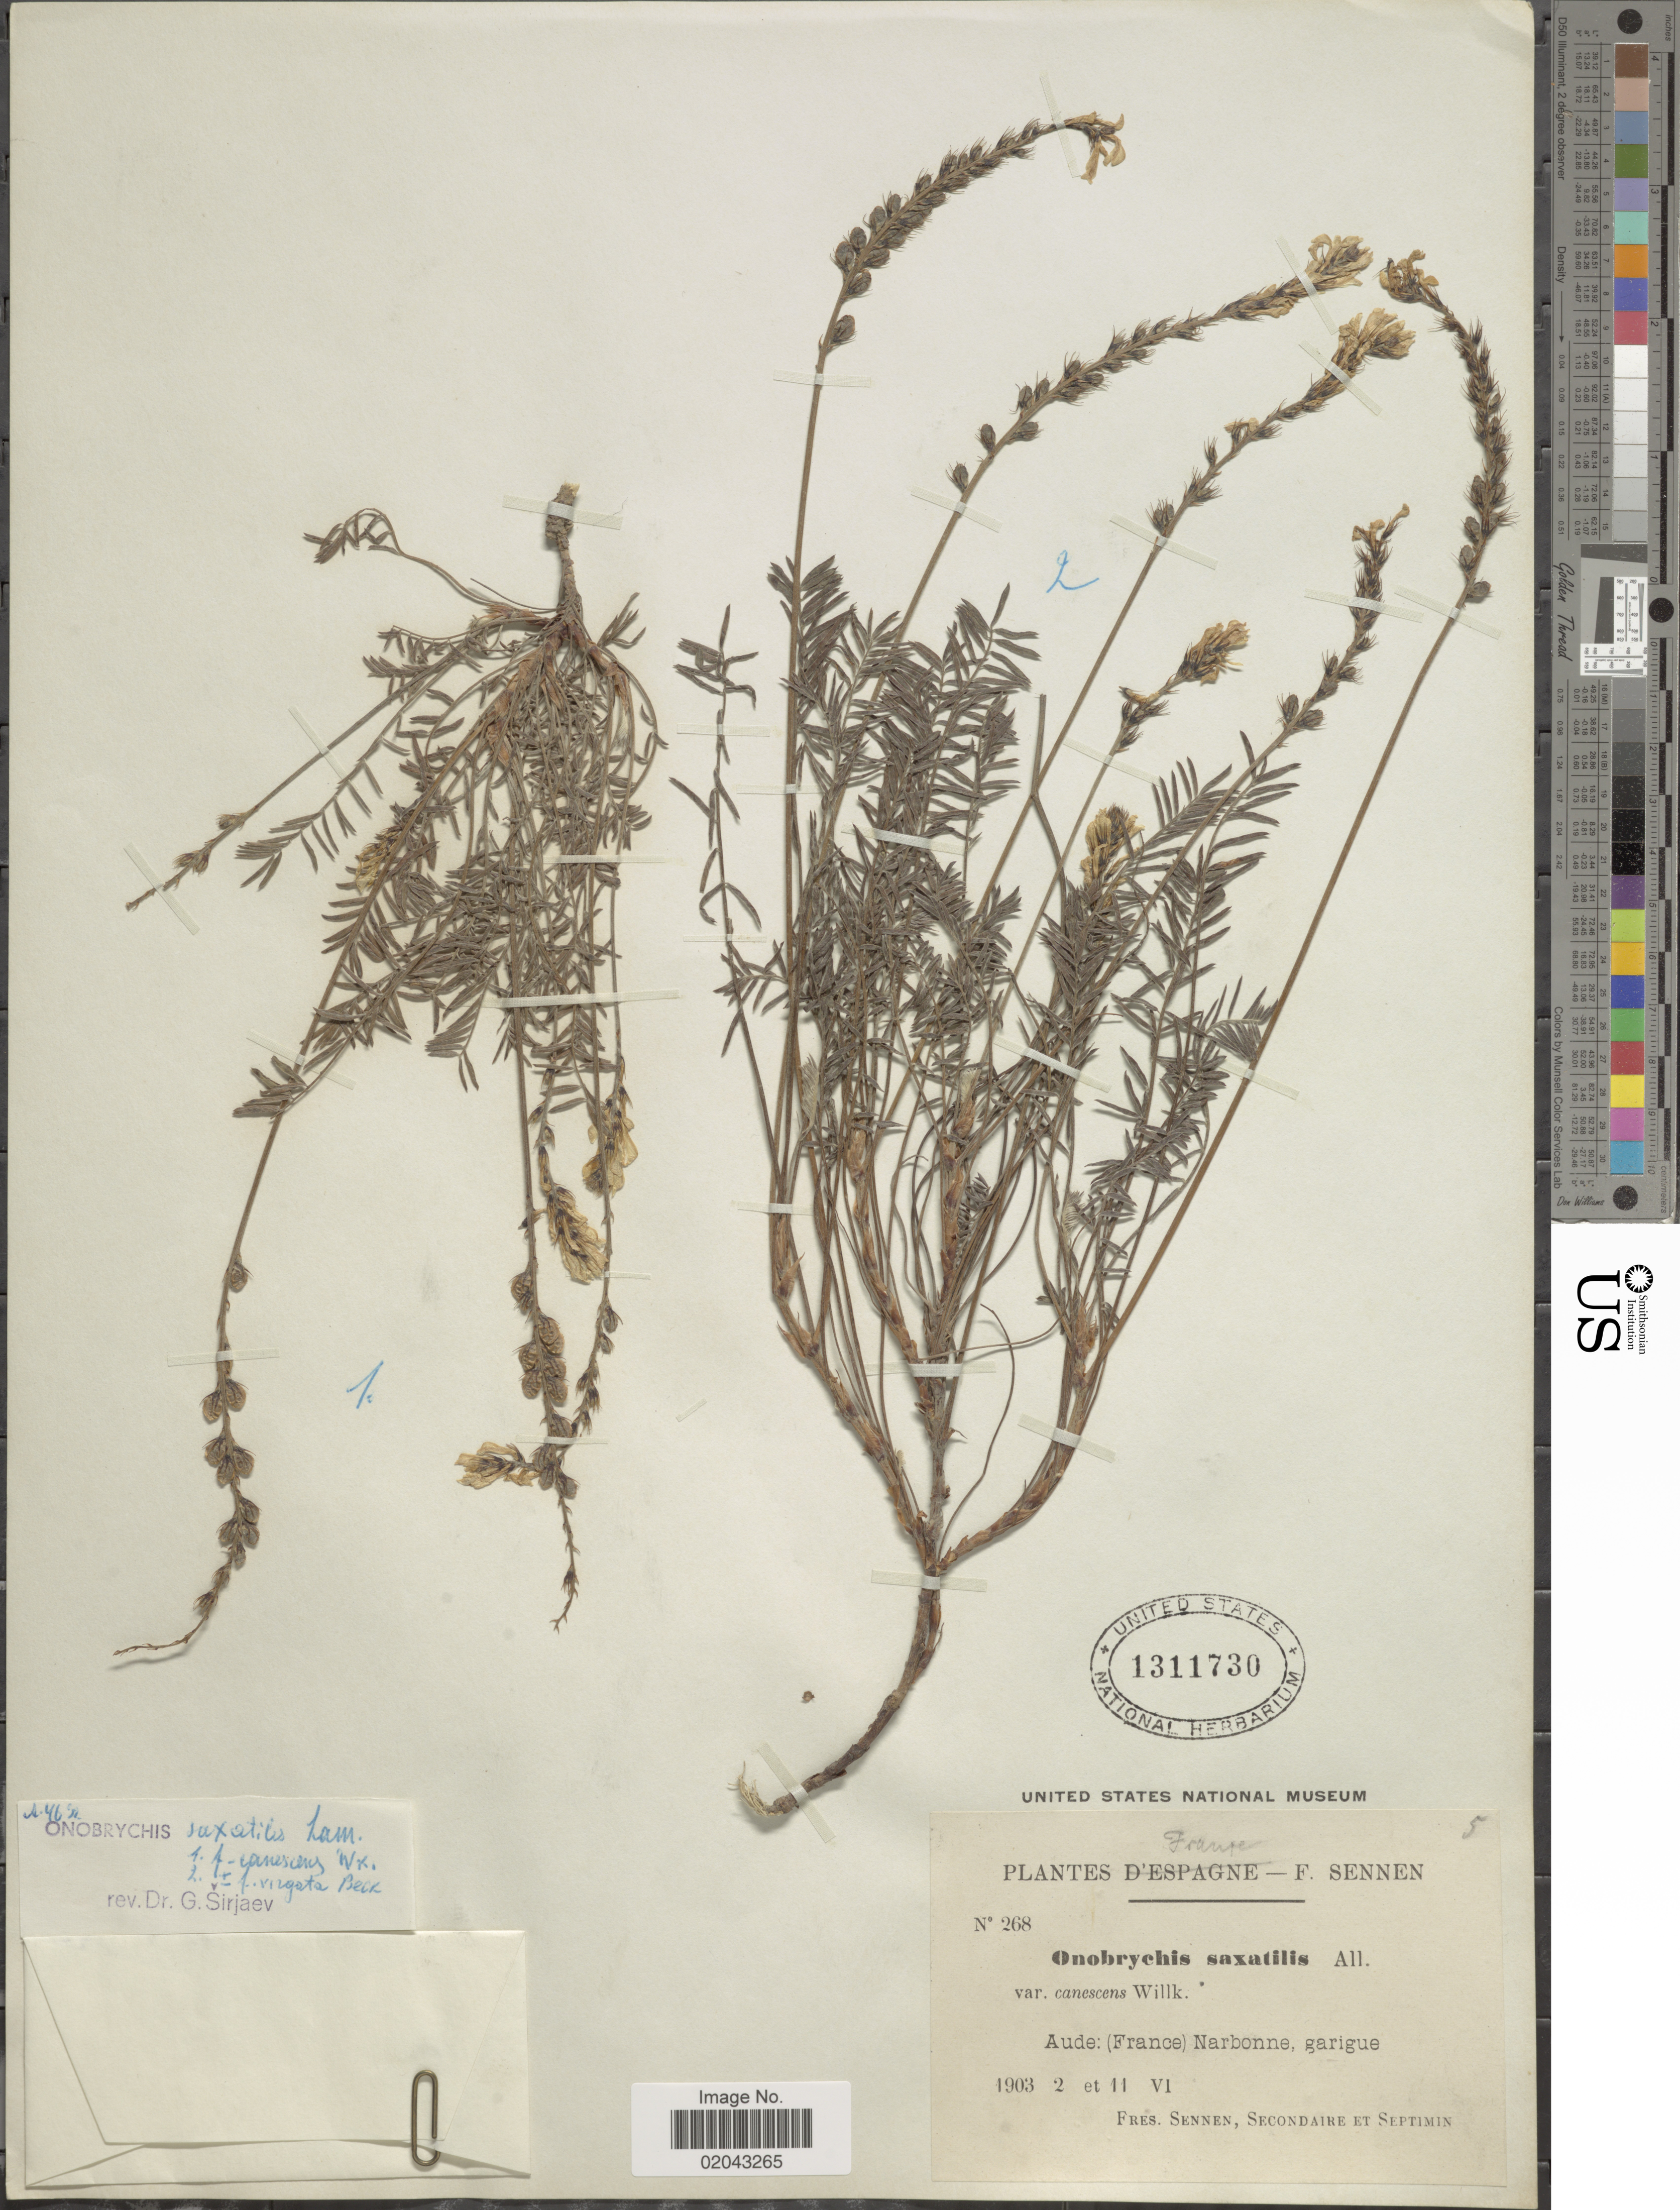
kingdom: Plantae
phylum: Tracheophyta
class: Magnoliopsida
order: Fabales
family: Fabaceae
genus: Onobrychis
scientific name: Onobrychis saxatilis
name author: Lam.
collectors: E. Sennen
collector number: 268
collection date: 1903-06-02/1903-06-11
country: France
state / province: Occitanie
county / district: Aude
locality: France. Aude: (France) Narbonne, garique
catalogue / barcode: US 1311730